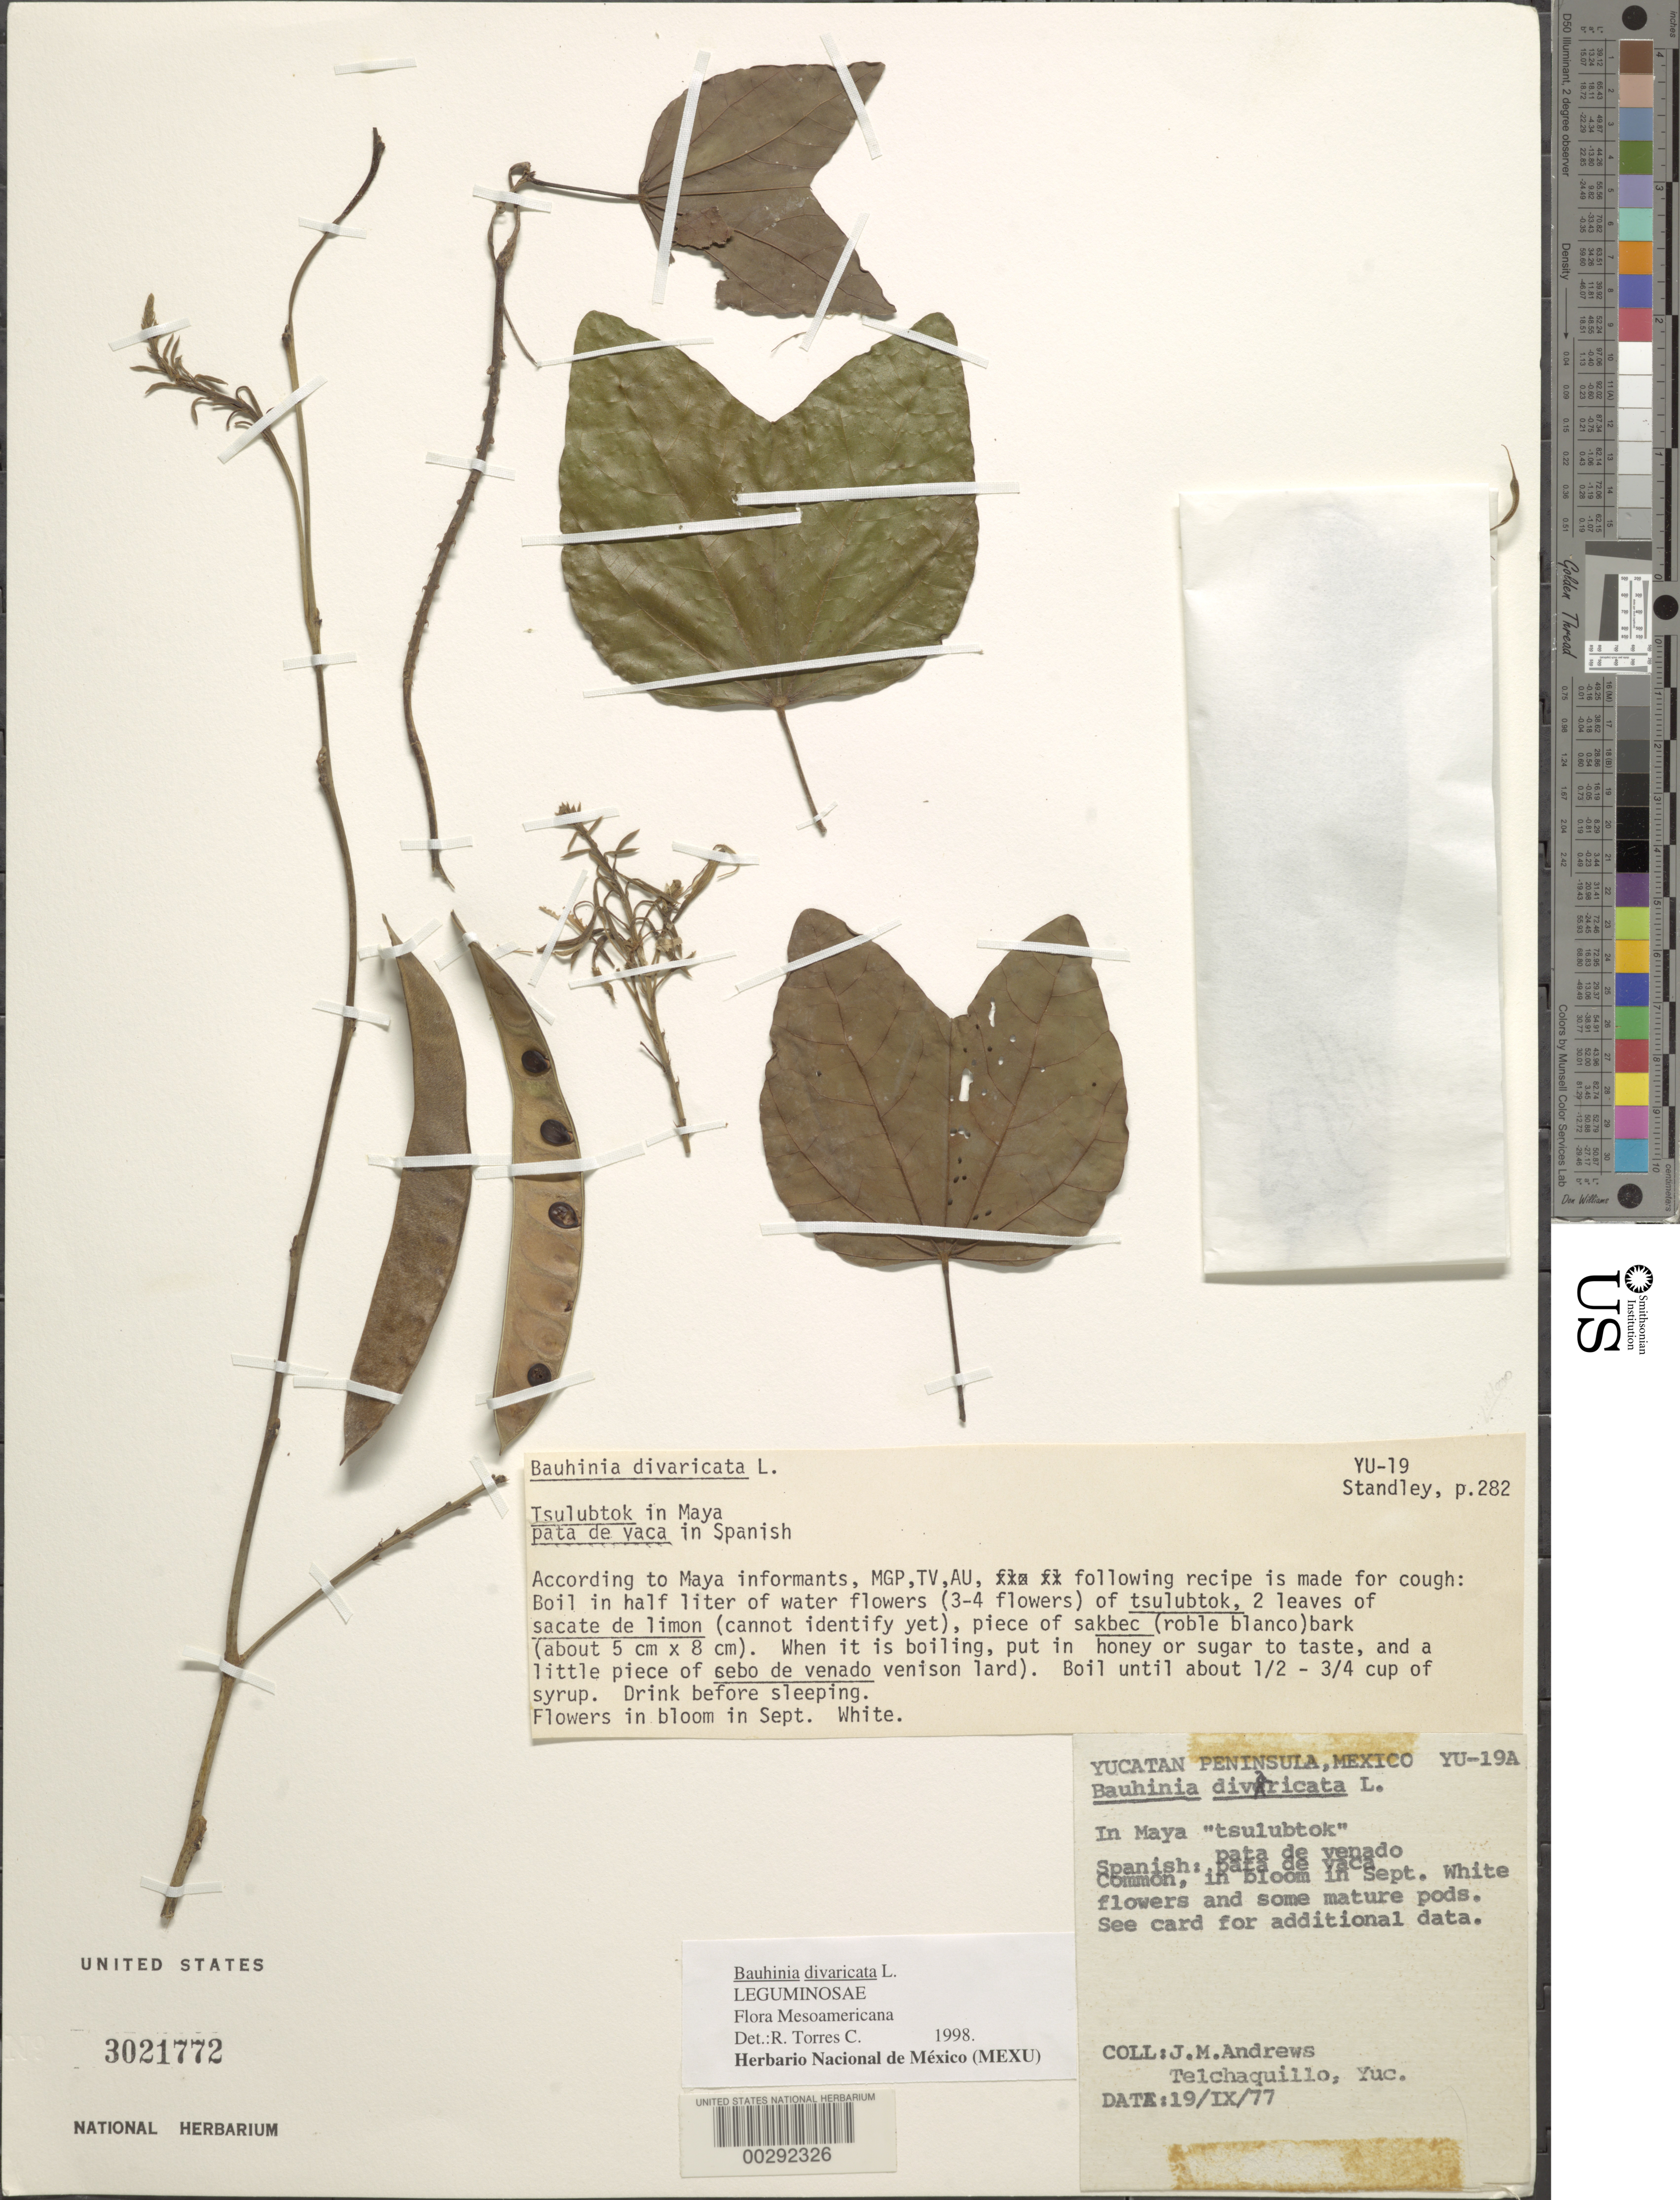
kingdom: Plantae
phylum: Tracheophyta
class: Magnoliopsida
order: Fabales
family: Fabaceae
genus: Bauhinia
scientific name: Bauhinia divaricata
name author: L.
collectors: J. M. Andrews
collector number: Yu-19a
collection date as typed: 19 Sep 1977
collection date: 1977-09-19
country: Mexico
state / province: Yucatán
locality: Telchaquillo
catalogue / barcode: US 3021772